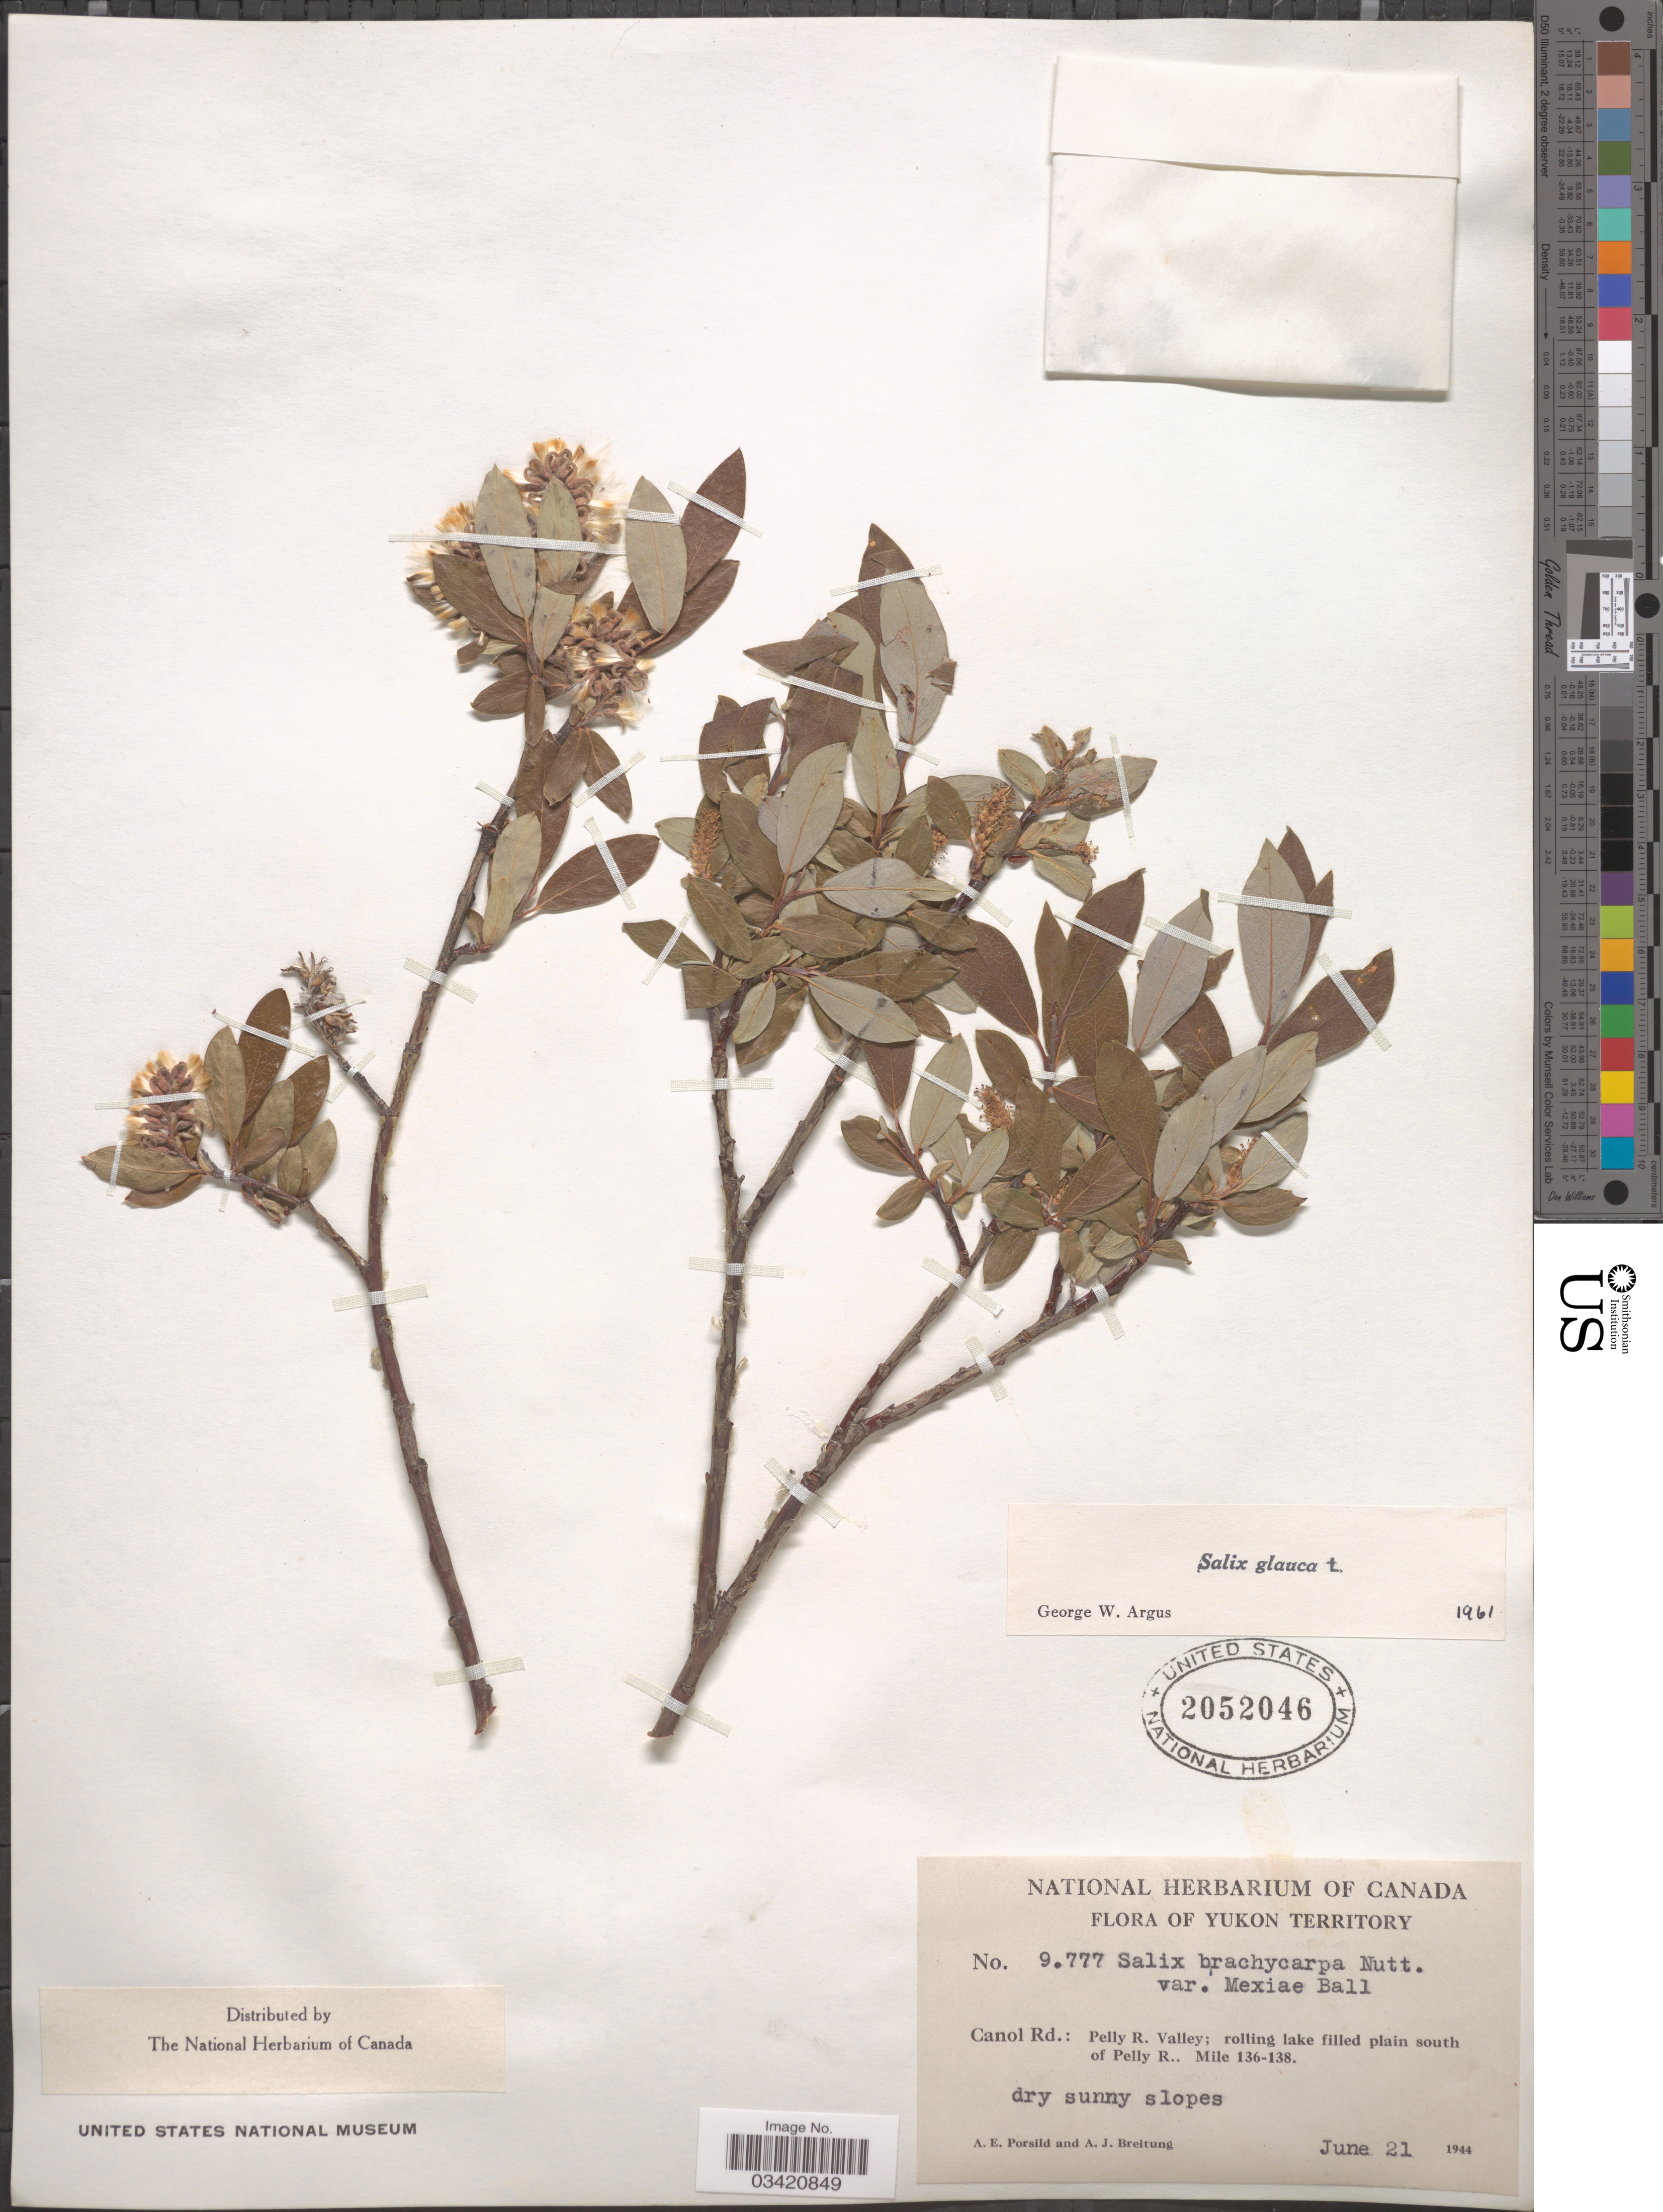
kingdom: Plantae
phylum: Tracheophyta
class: Magnoliopsida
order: Malpighiales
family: Salicaceae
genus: Salix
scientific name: Salix glauca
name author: L.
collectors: A. E. Porsild & A. Breitung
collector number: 9777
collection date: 1944-06-21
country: Canada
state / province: Yukon Territory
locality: Canol Rd.: Pelly R. Valley; rolling lake filled plain south of Pelly R.. Mile 136-138.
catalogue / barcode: US 2052046